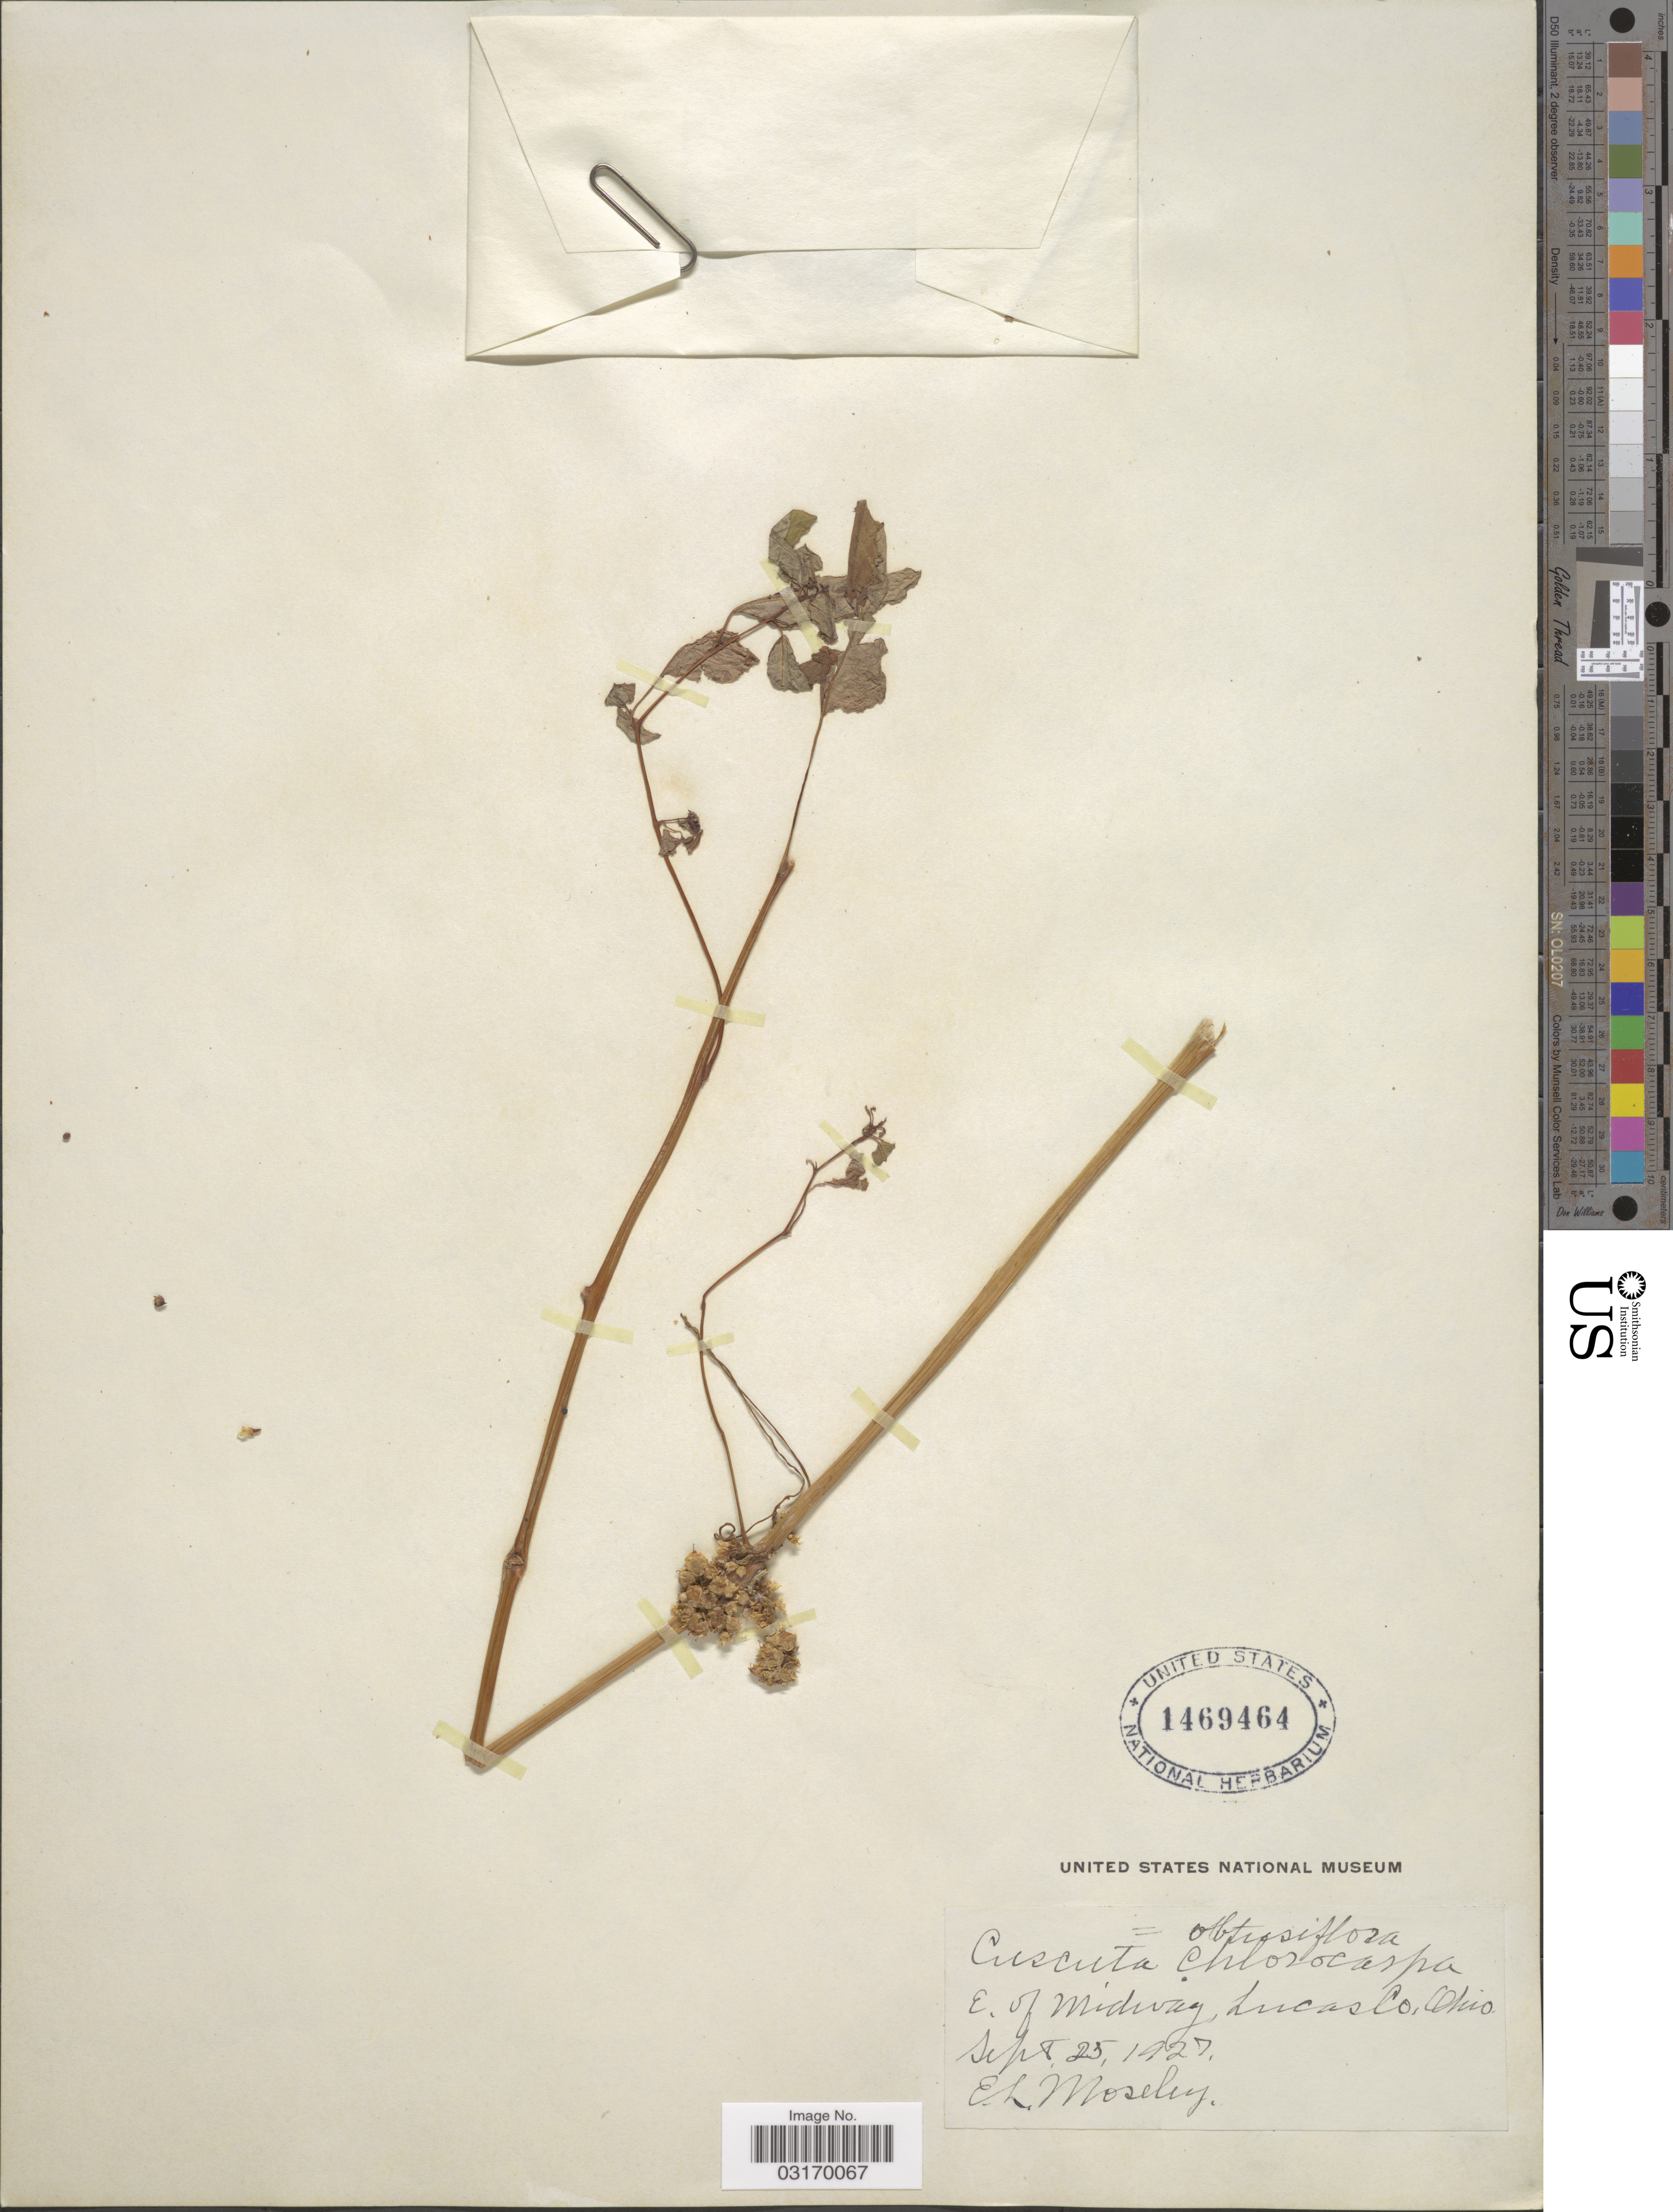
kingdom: Plantae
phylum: Tracheophyta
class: Magnoliopsida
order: Solanales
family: Convolvulaceae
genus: Cuscuta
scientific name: Cuscuta obtusiflora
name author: Kunth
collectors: E. Moseley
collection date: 1927-09-25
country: United States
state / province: Ohio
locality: E. of Midway, Lucas Co.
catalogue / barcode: US 1469464